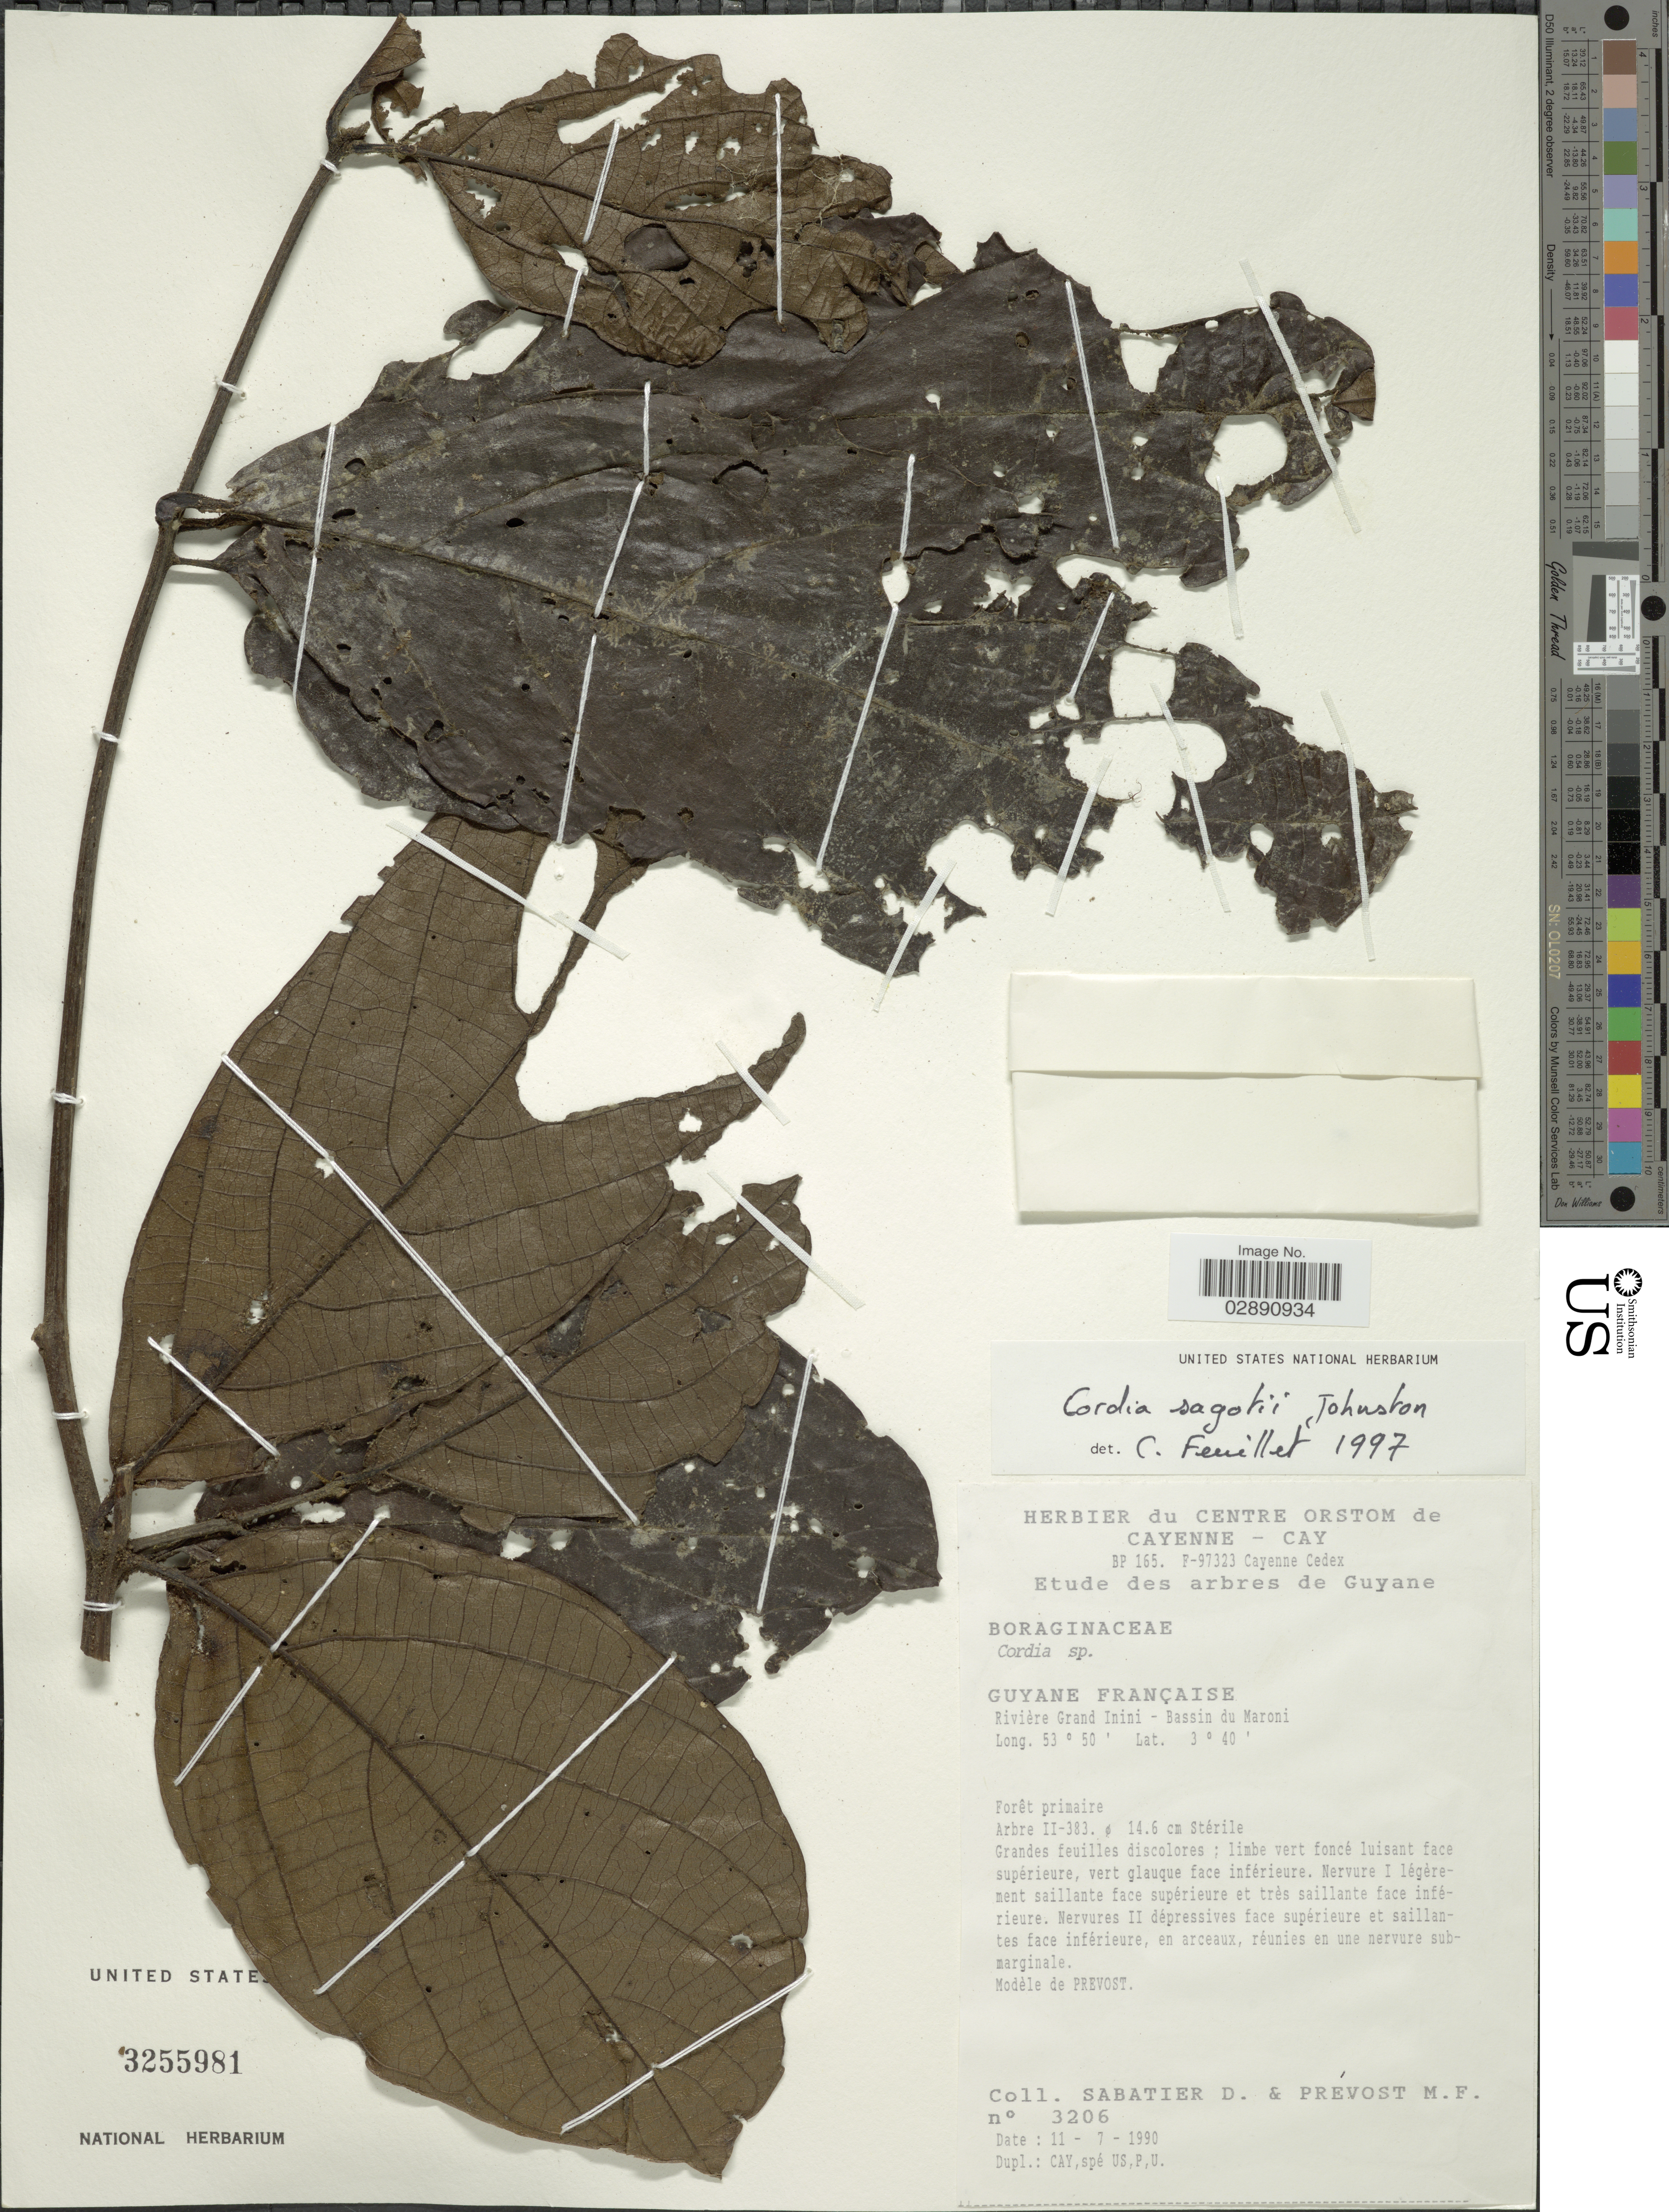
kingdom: Plantae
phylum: Tracheophyta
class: Magnoliopsida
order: Boraginales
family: Cordiaceae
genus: Cordia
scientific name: Cordia hirta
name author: I.M. Johnst.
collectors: D. Sabatier & M. Prévost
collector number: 3206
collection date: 1990-07-11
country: French Guiana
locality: Guyane Française. Rivière Grand Inini - Bassin du Maroni.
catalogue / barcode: US 3255981